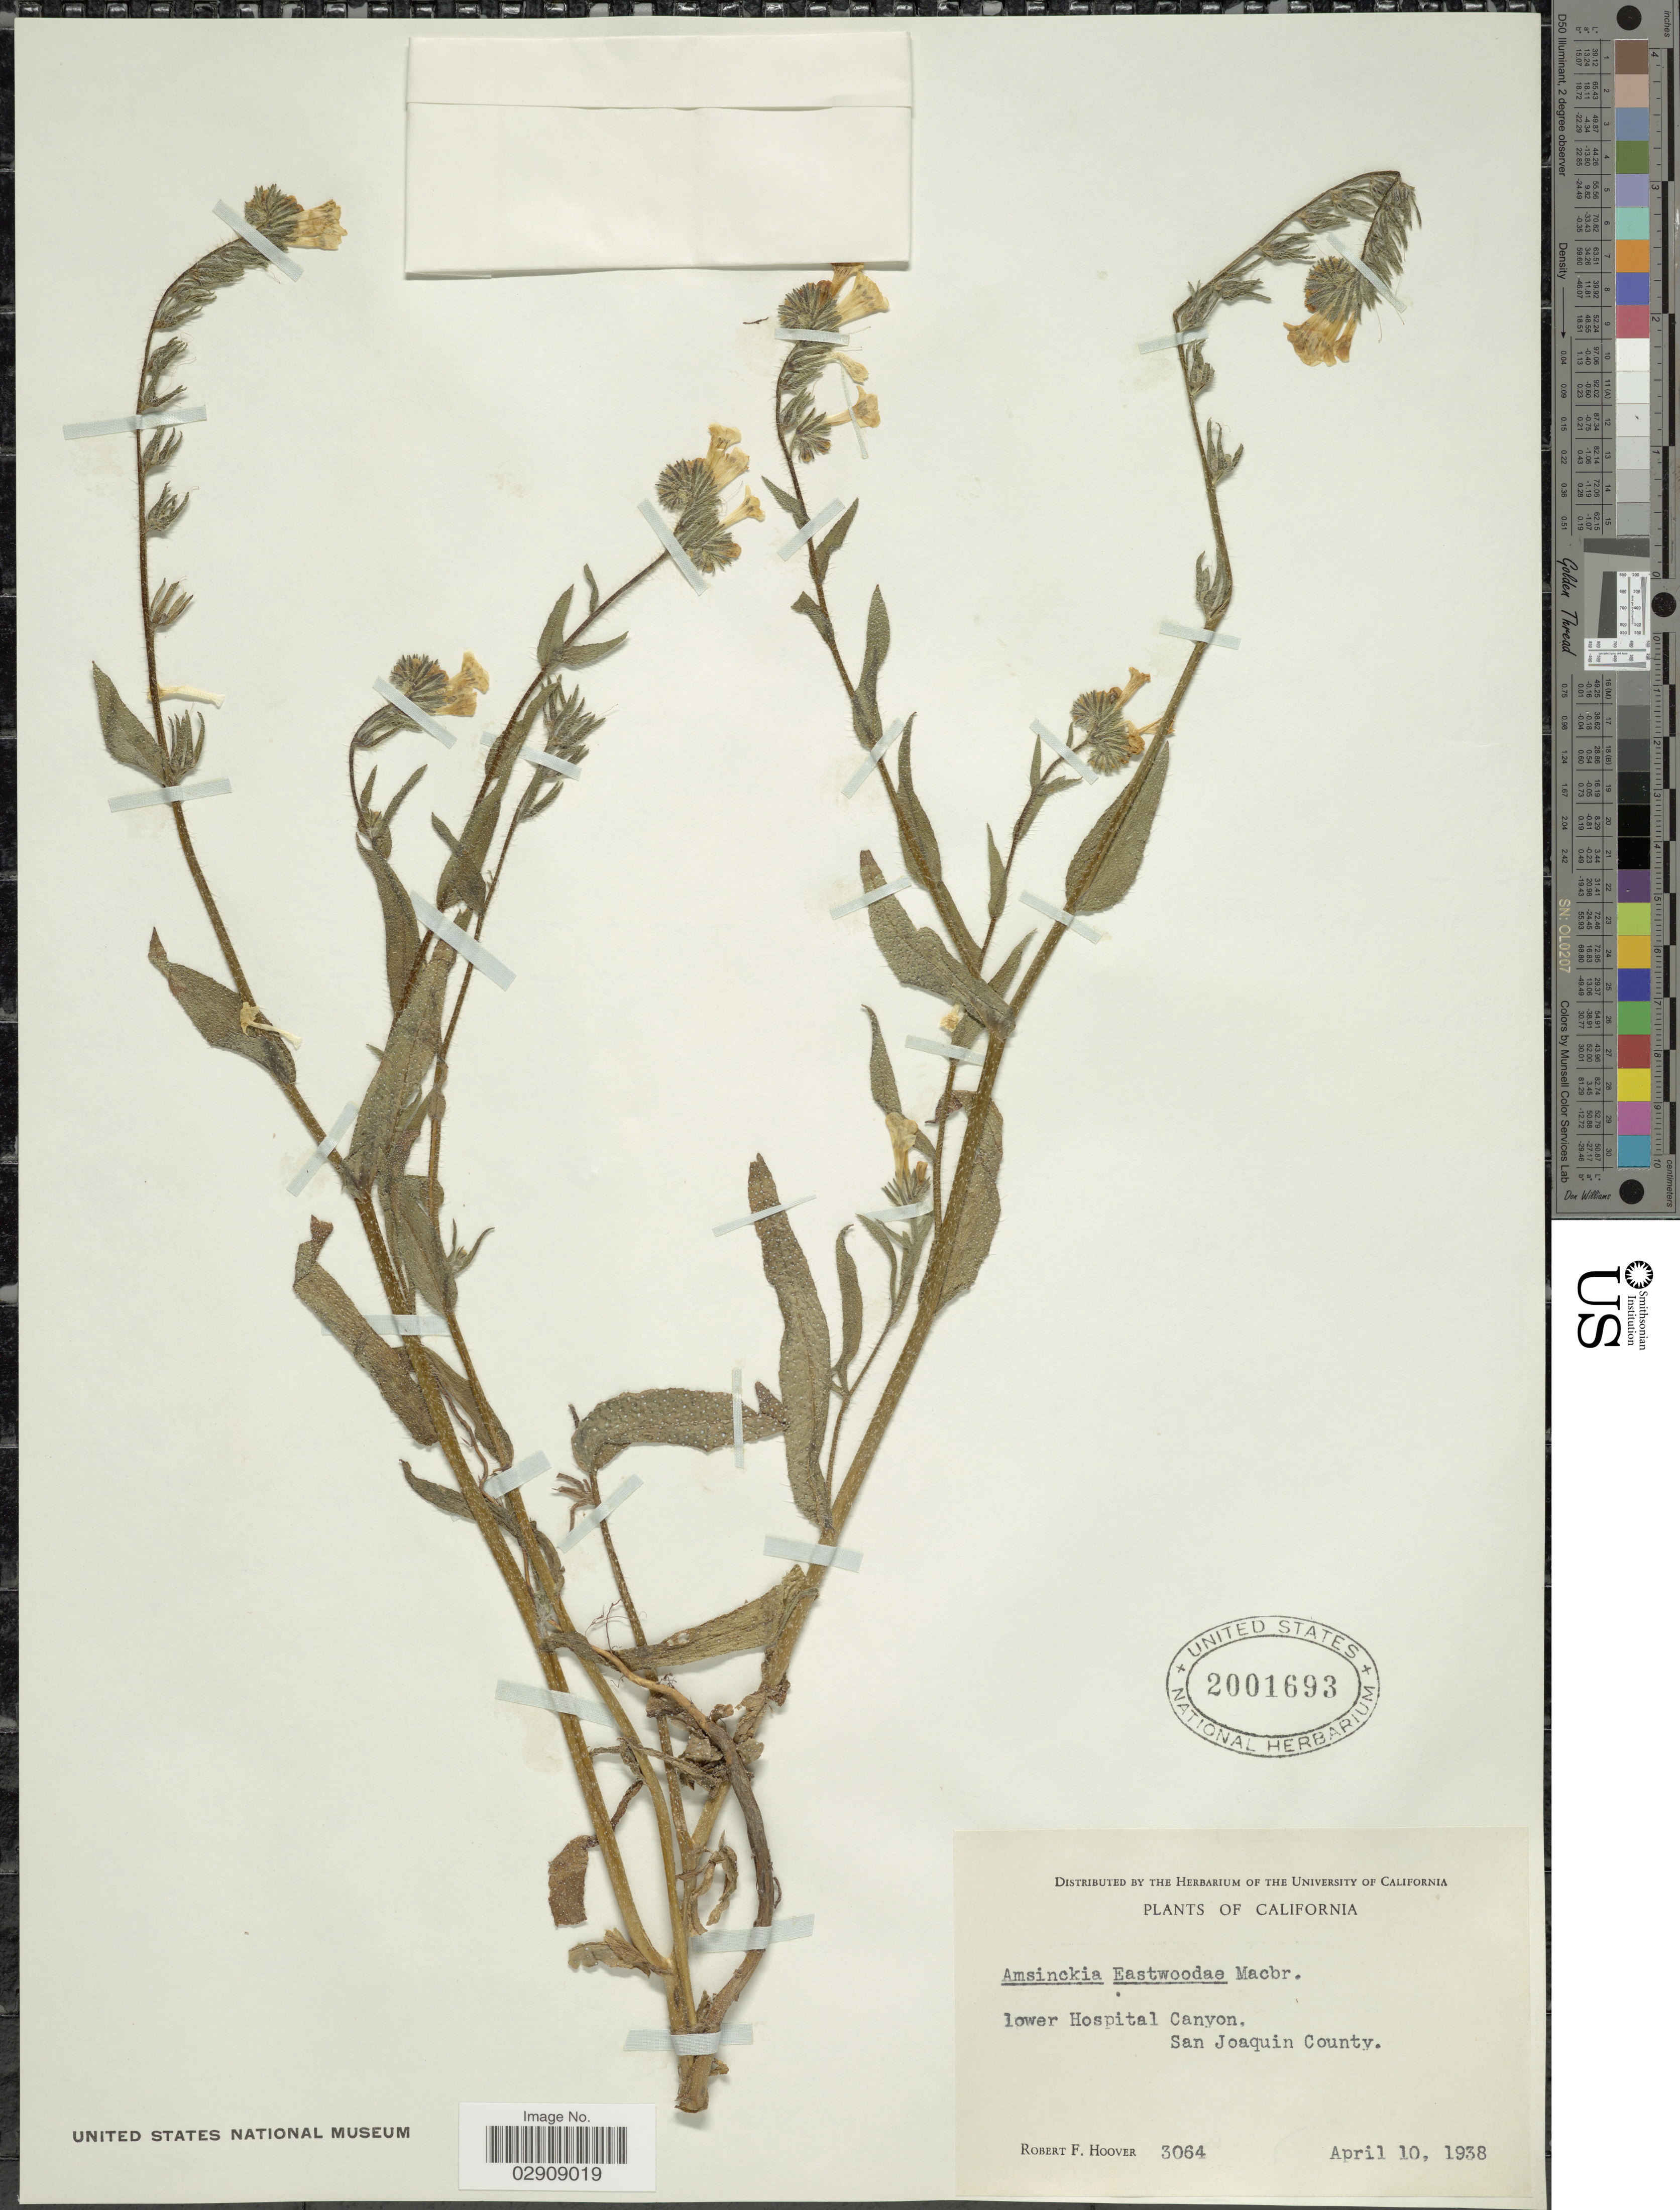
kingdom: Plantae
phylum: Tracheophyta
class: Magnoliopsida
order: Boraginales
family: Boraginaceae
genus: Amsinckia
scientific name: Amsinckia eastwoodiae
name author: J.F. Macbr.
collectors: R. F. Hoover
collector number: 3064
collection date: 1938-04-10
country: United States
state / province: California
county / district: San Joaquin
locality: Lower Hospital Canyon, San Joaquin County. California.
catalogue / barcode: US 2001693